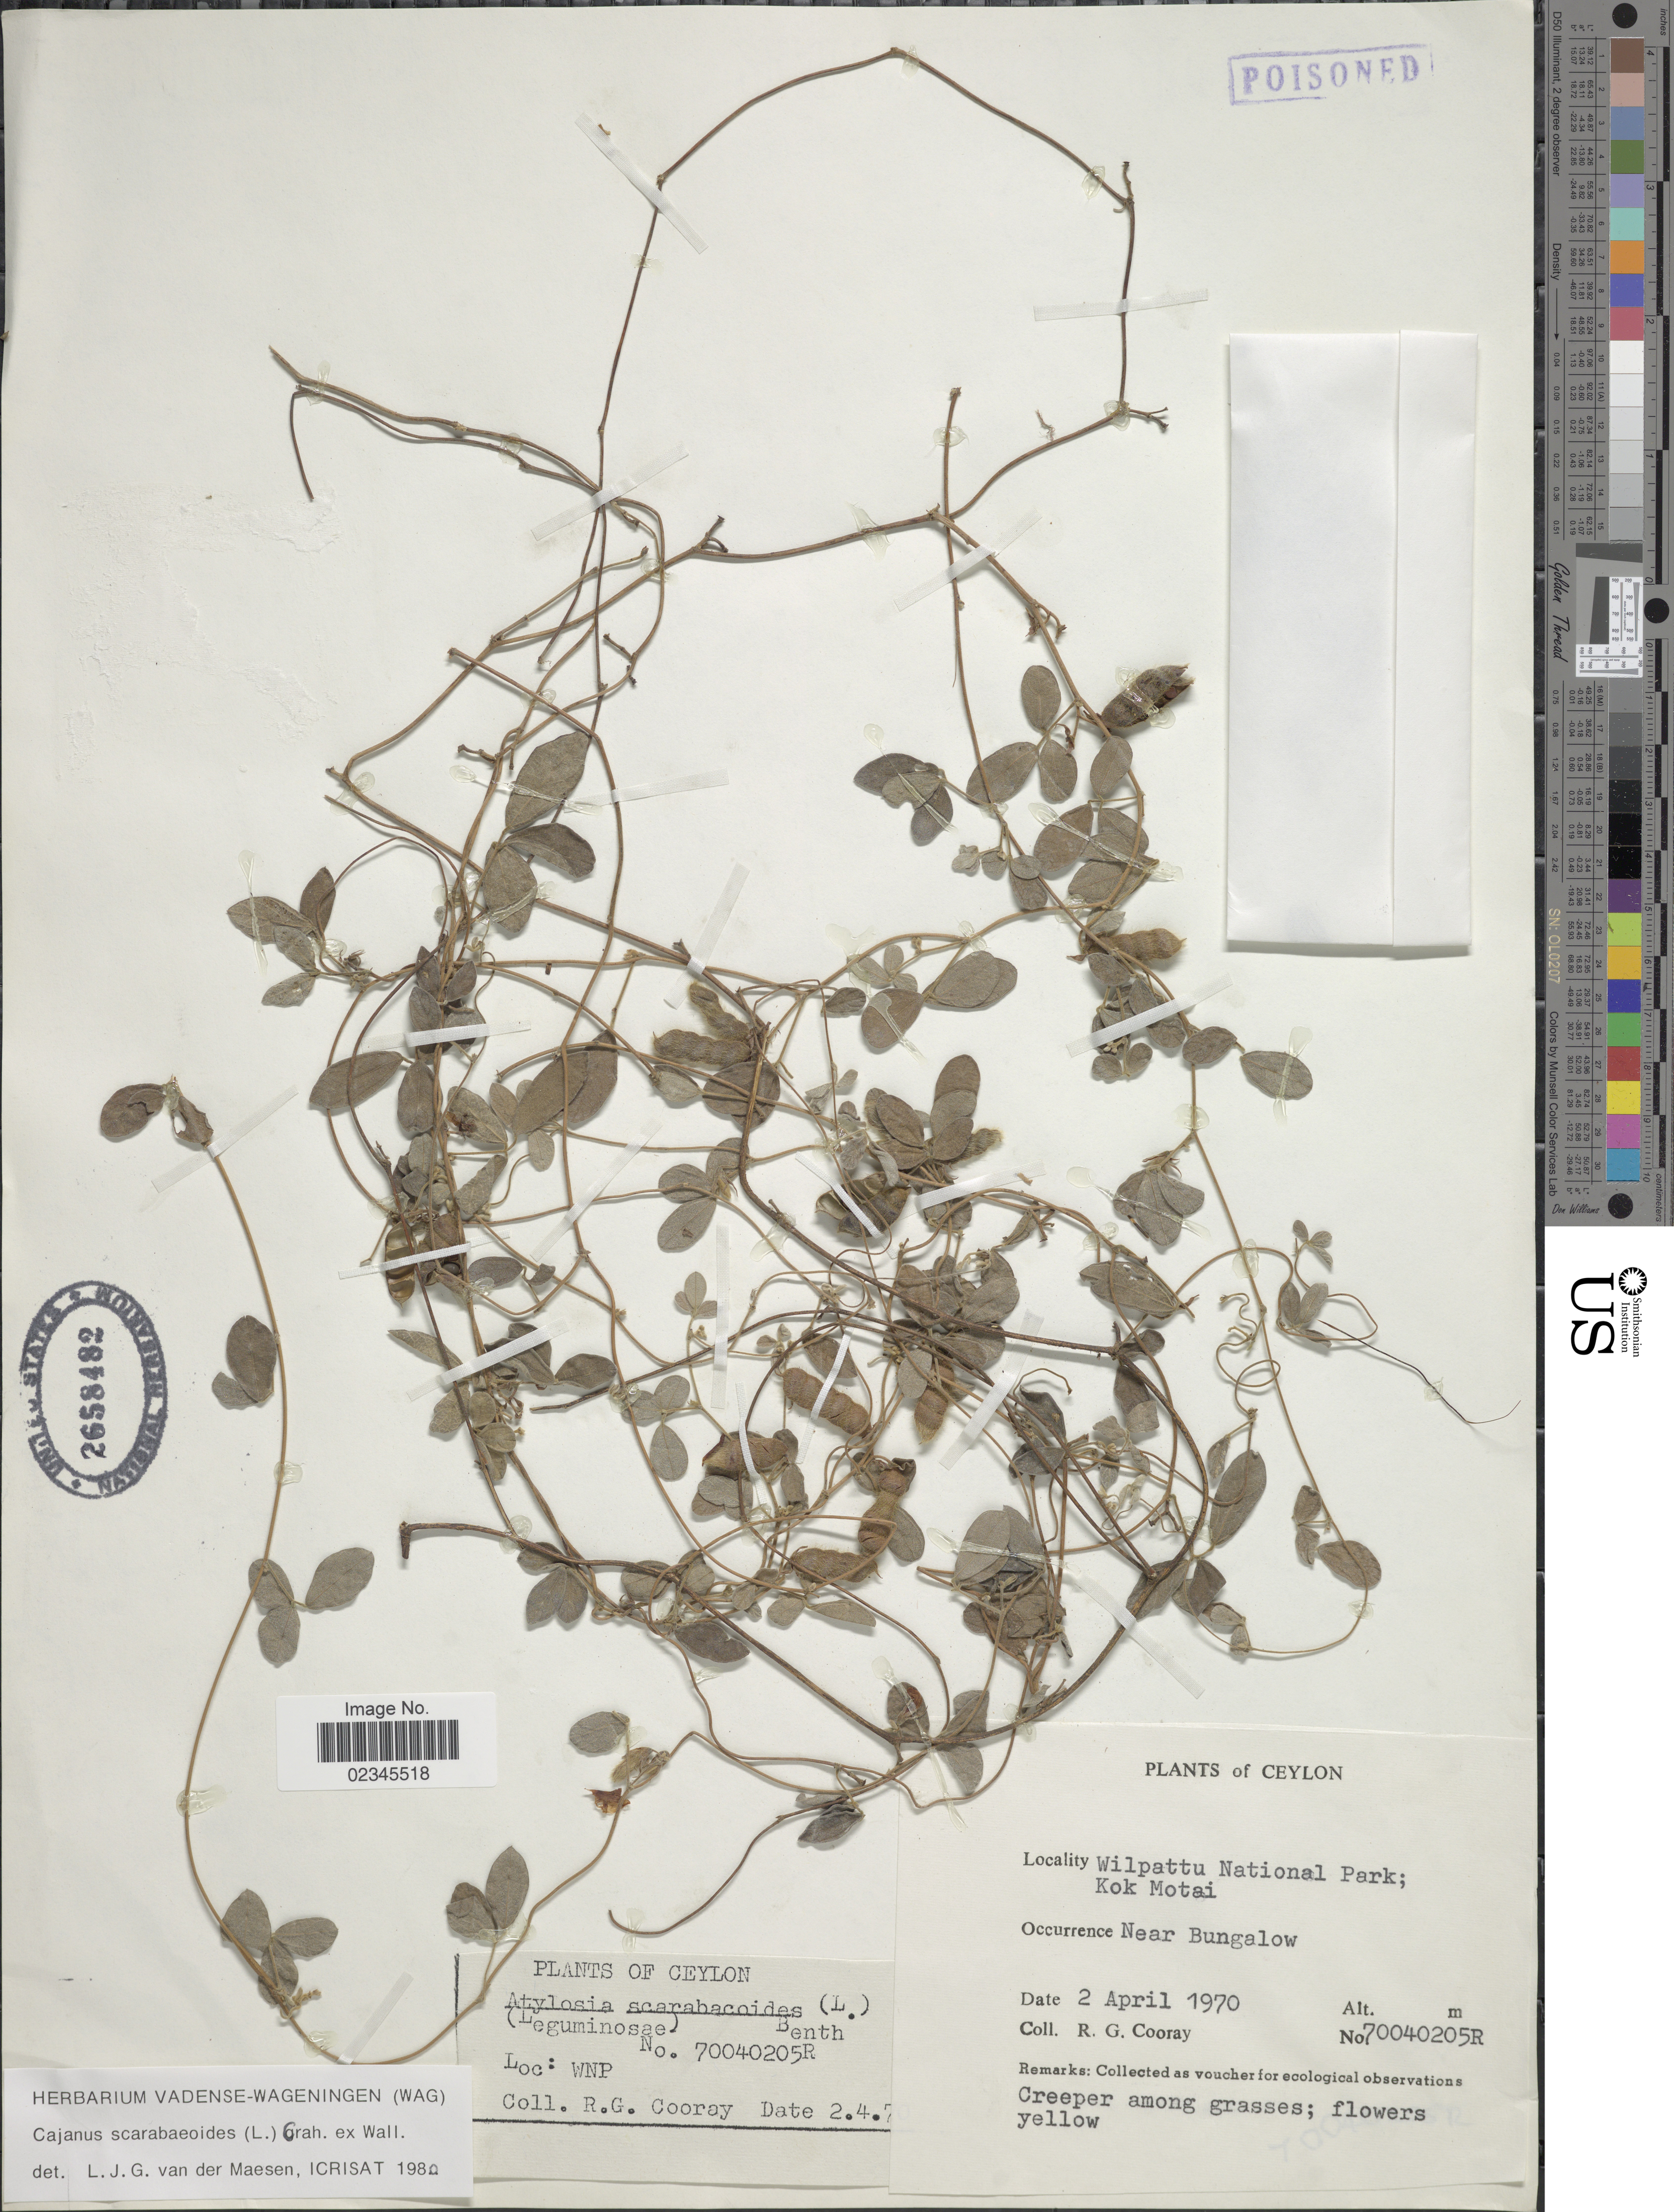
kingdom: Plantae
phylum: Tracheophyta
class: Magnoliopsida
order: Fabales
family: Fabaceae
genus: Cajanus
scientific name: Cajanus scarabaeoides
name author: (L.) Thou. ex Graham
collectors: R. Cooray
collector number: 70040205R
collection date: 1970-04-02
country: Sri Lanka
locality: Ceylon. Wilpattu National Park; Kok Motai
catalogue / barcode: US 2658482